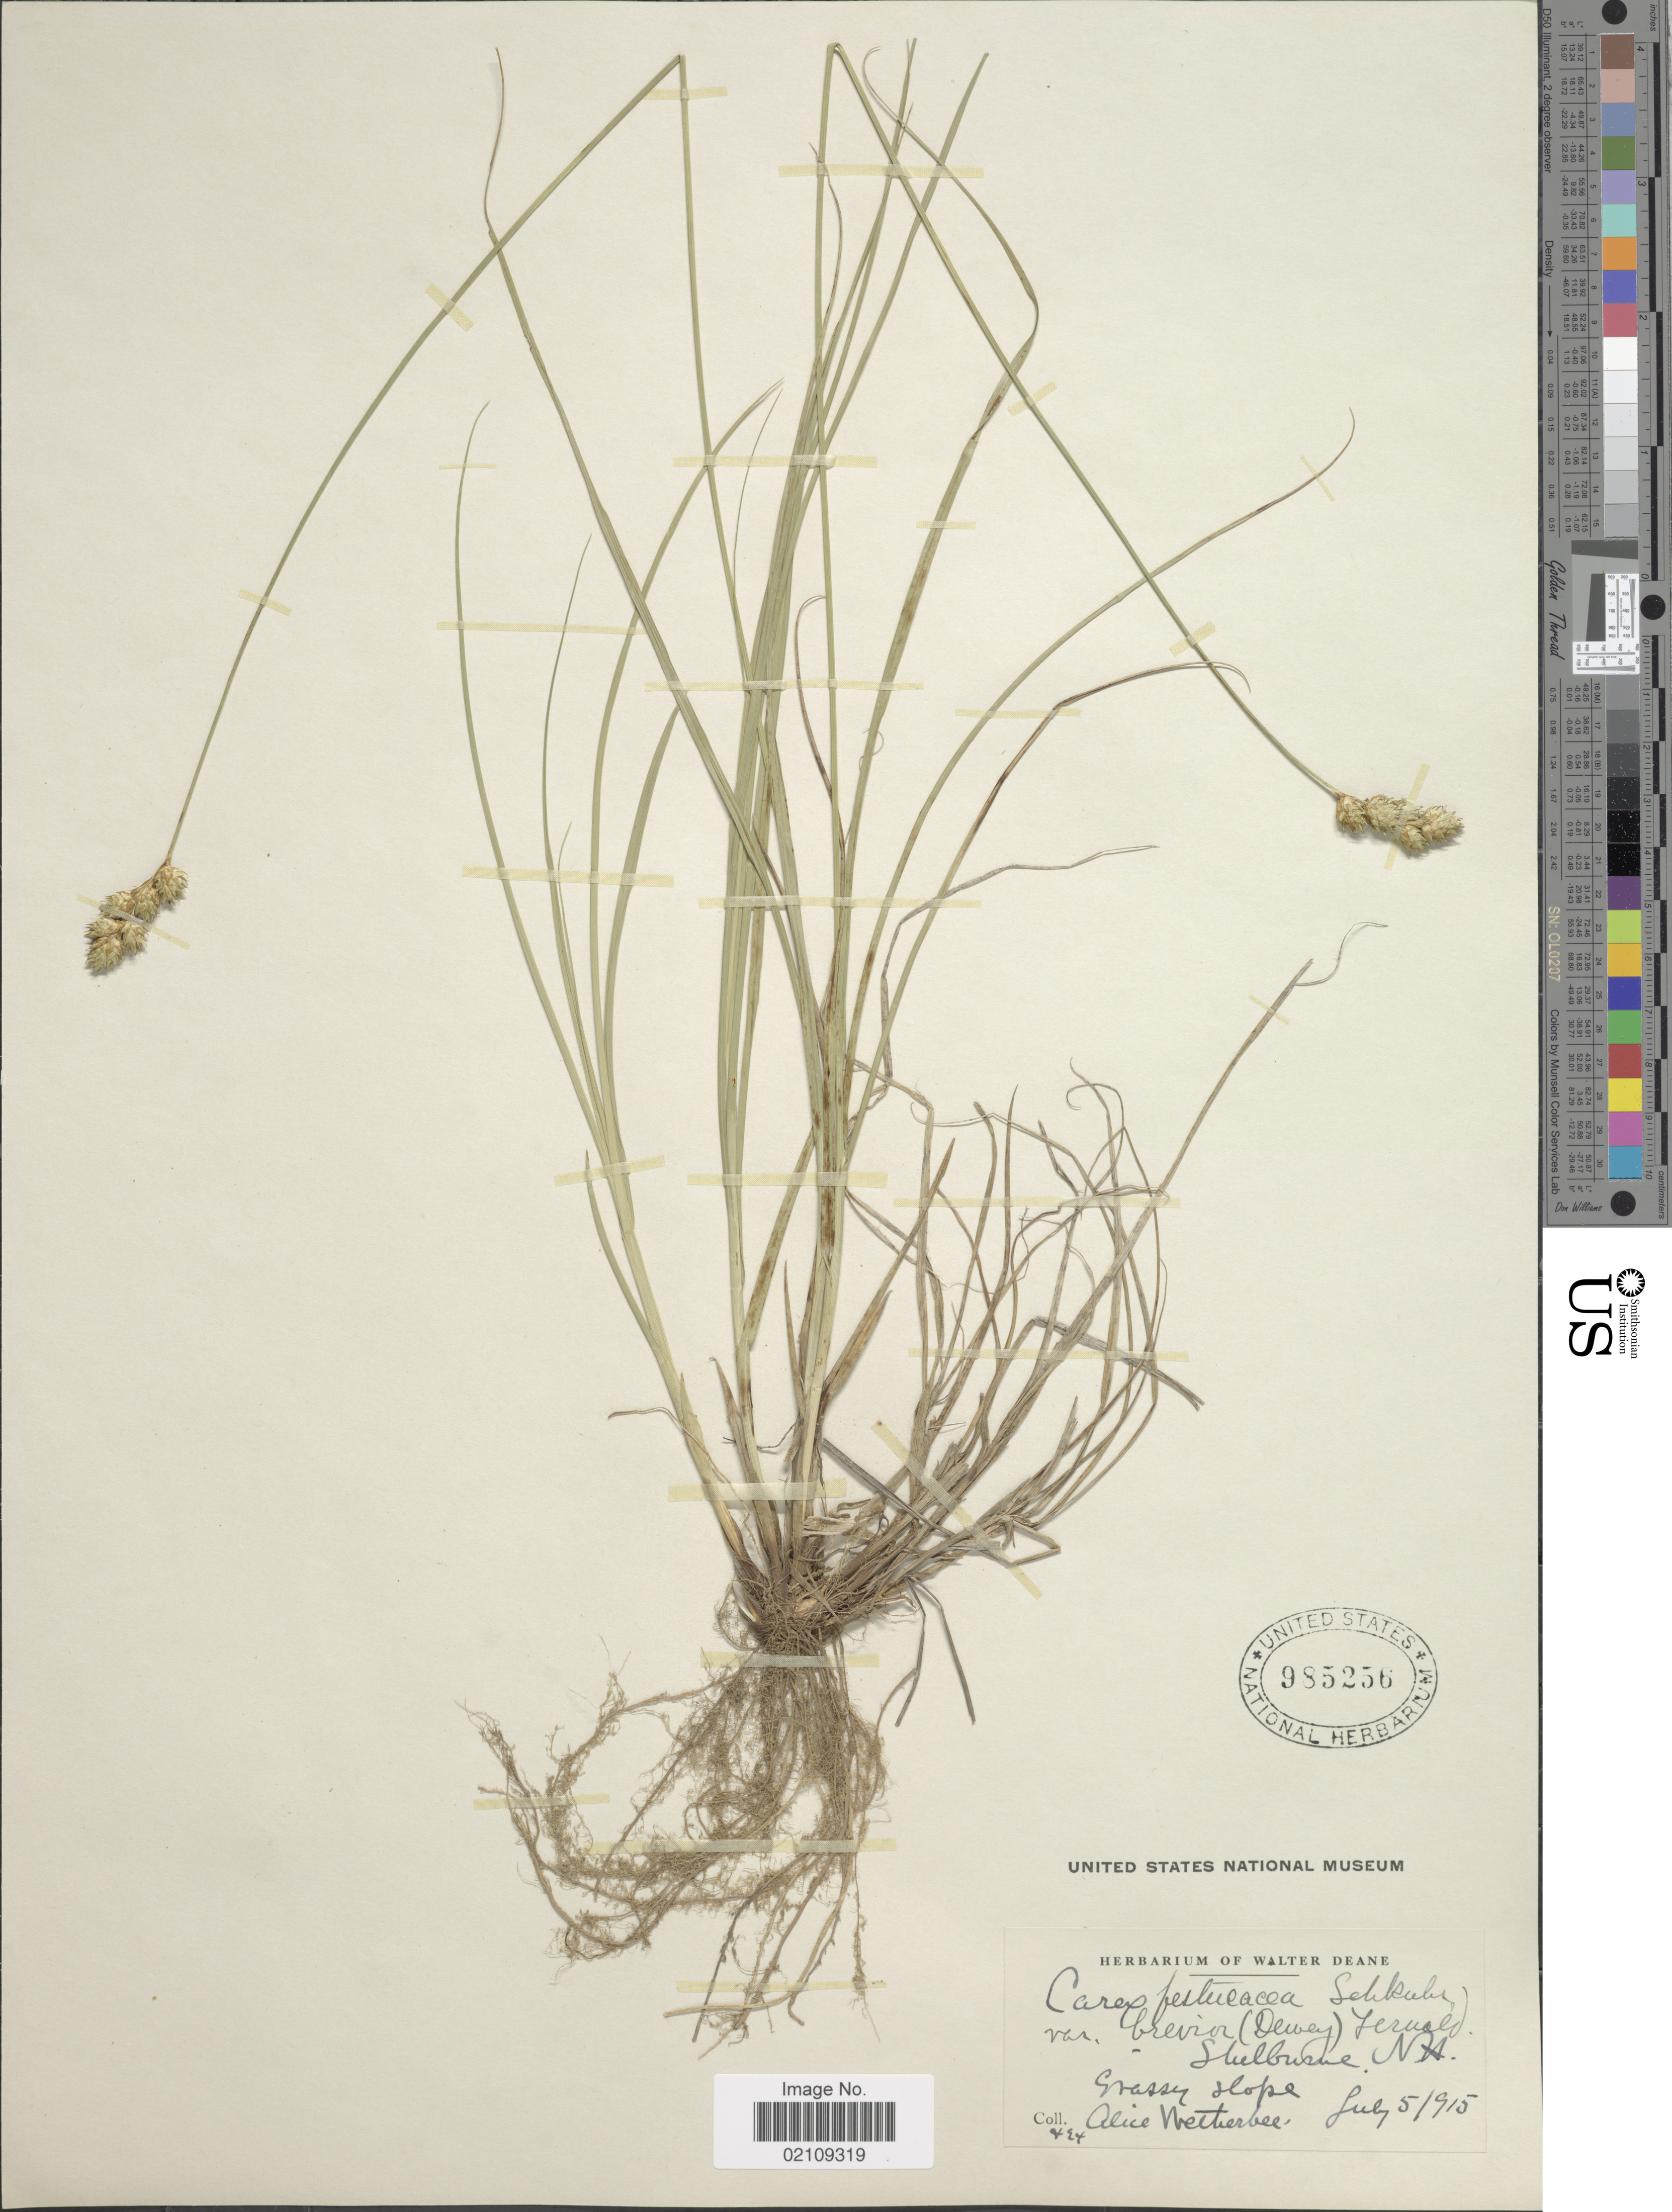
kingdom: Plantae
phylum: Tracheophyta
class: Liliopsida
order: Poales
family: Cyperaceae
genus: Carex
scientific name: Carex festucacea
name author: Willd.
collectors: A. Neitherbee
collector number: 434*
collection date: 1915-07-05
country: United States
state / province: New Hampshire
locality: Shelburne, Grassy slope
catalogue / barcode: US 985256